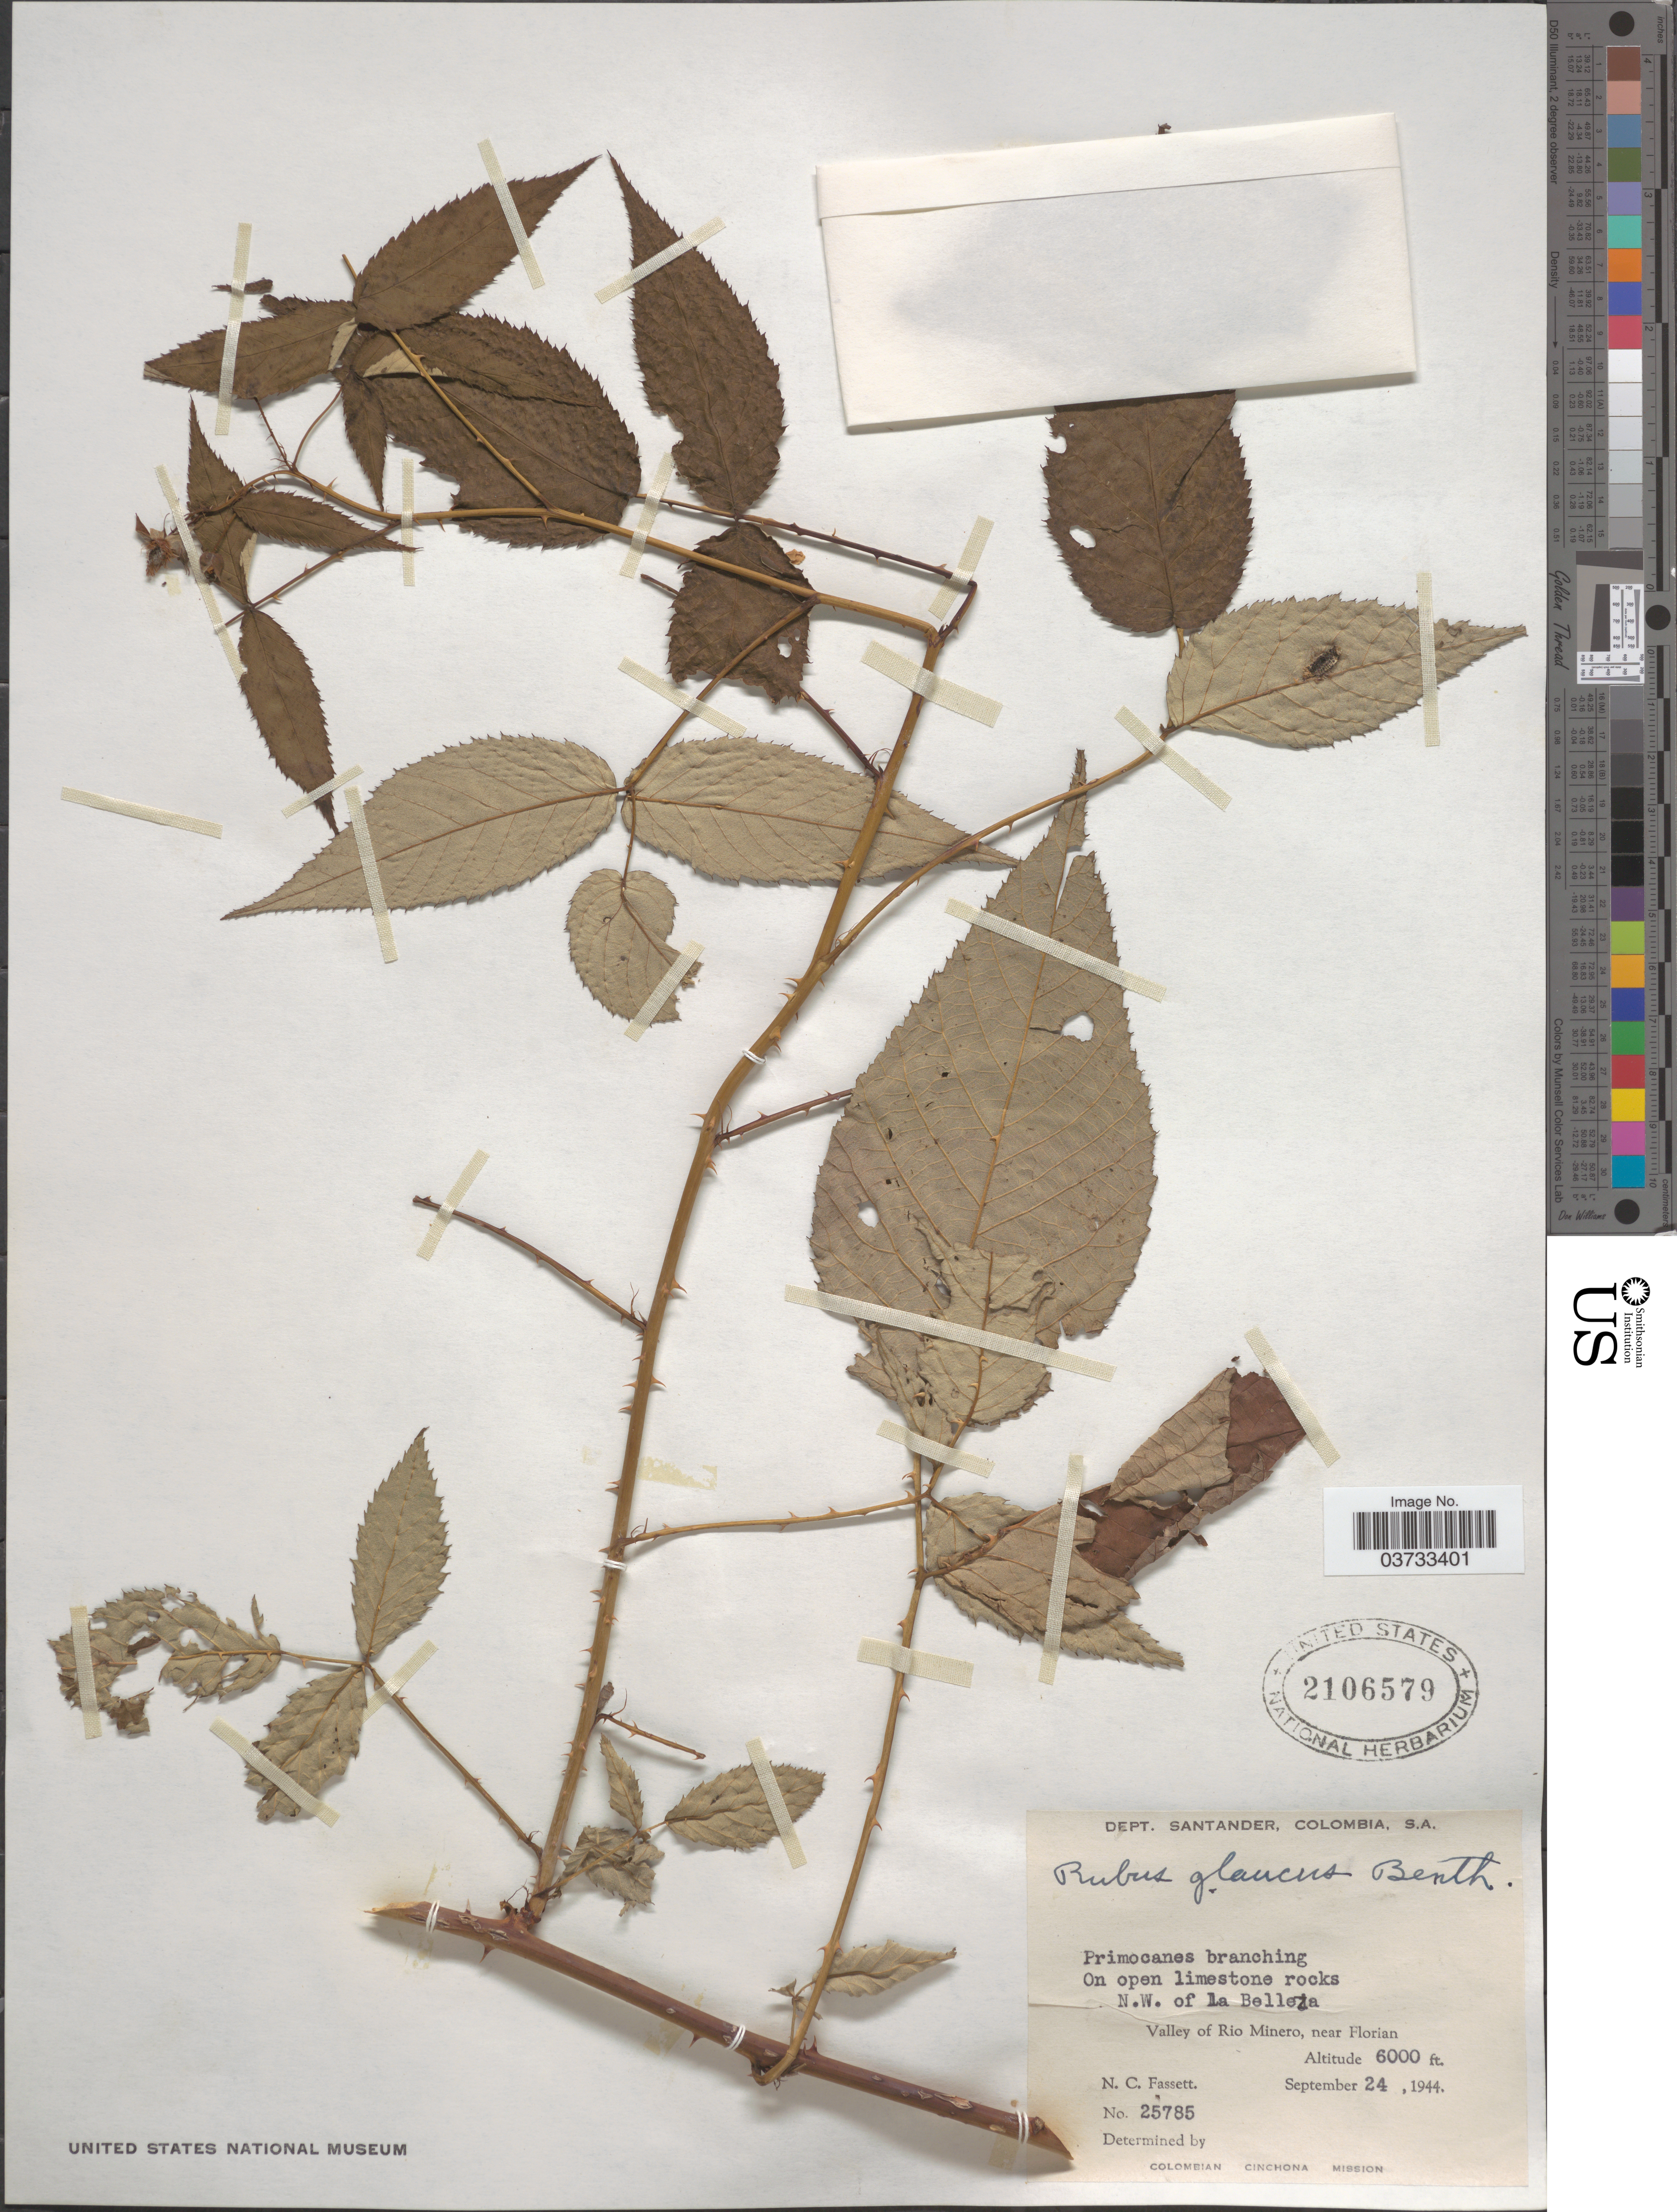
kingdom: Plantae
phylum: Tracheophyta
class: Magnoliopsida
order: Rosales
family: Rosaceae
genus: Rubus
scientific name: Rubus glaucus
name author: Benth.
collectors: N. C. Fassett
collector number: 25785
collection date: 1944-09-24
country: Colombia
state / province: Santander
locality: Dept. Santander. N.W. of La Belleza. Valley of Rio Minero, near Florian.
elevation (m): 1829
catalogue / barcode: US 2106579